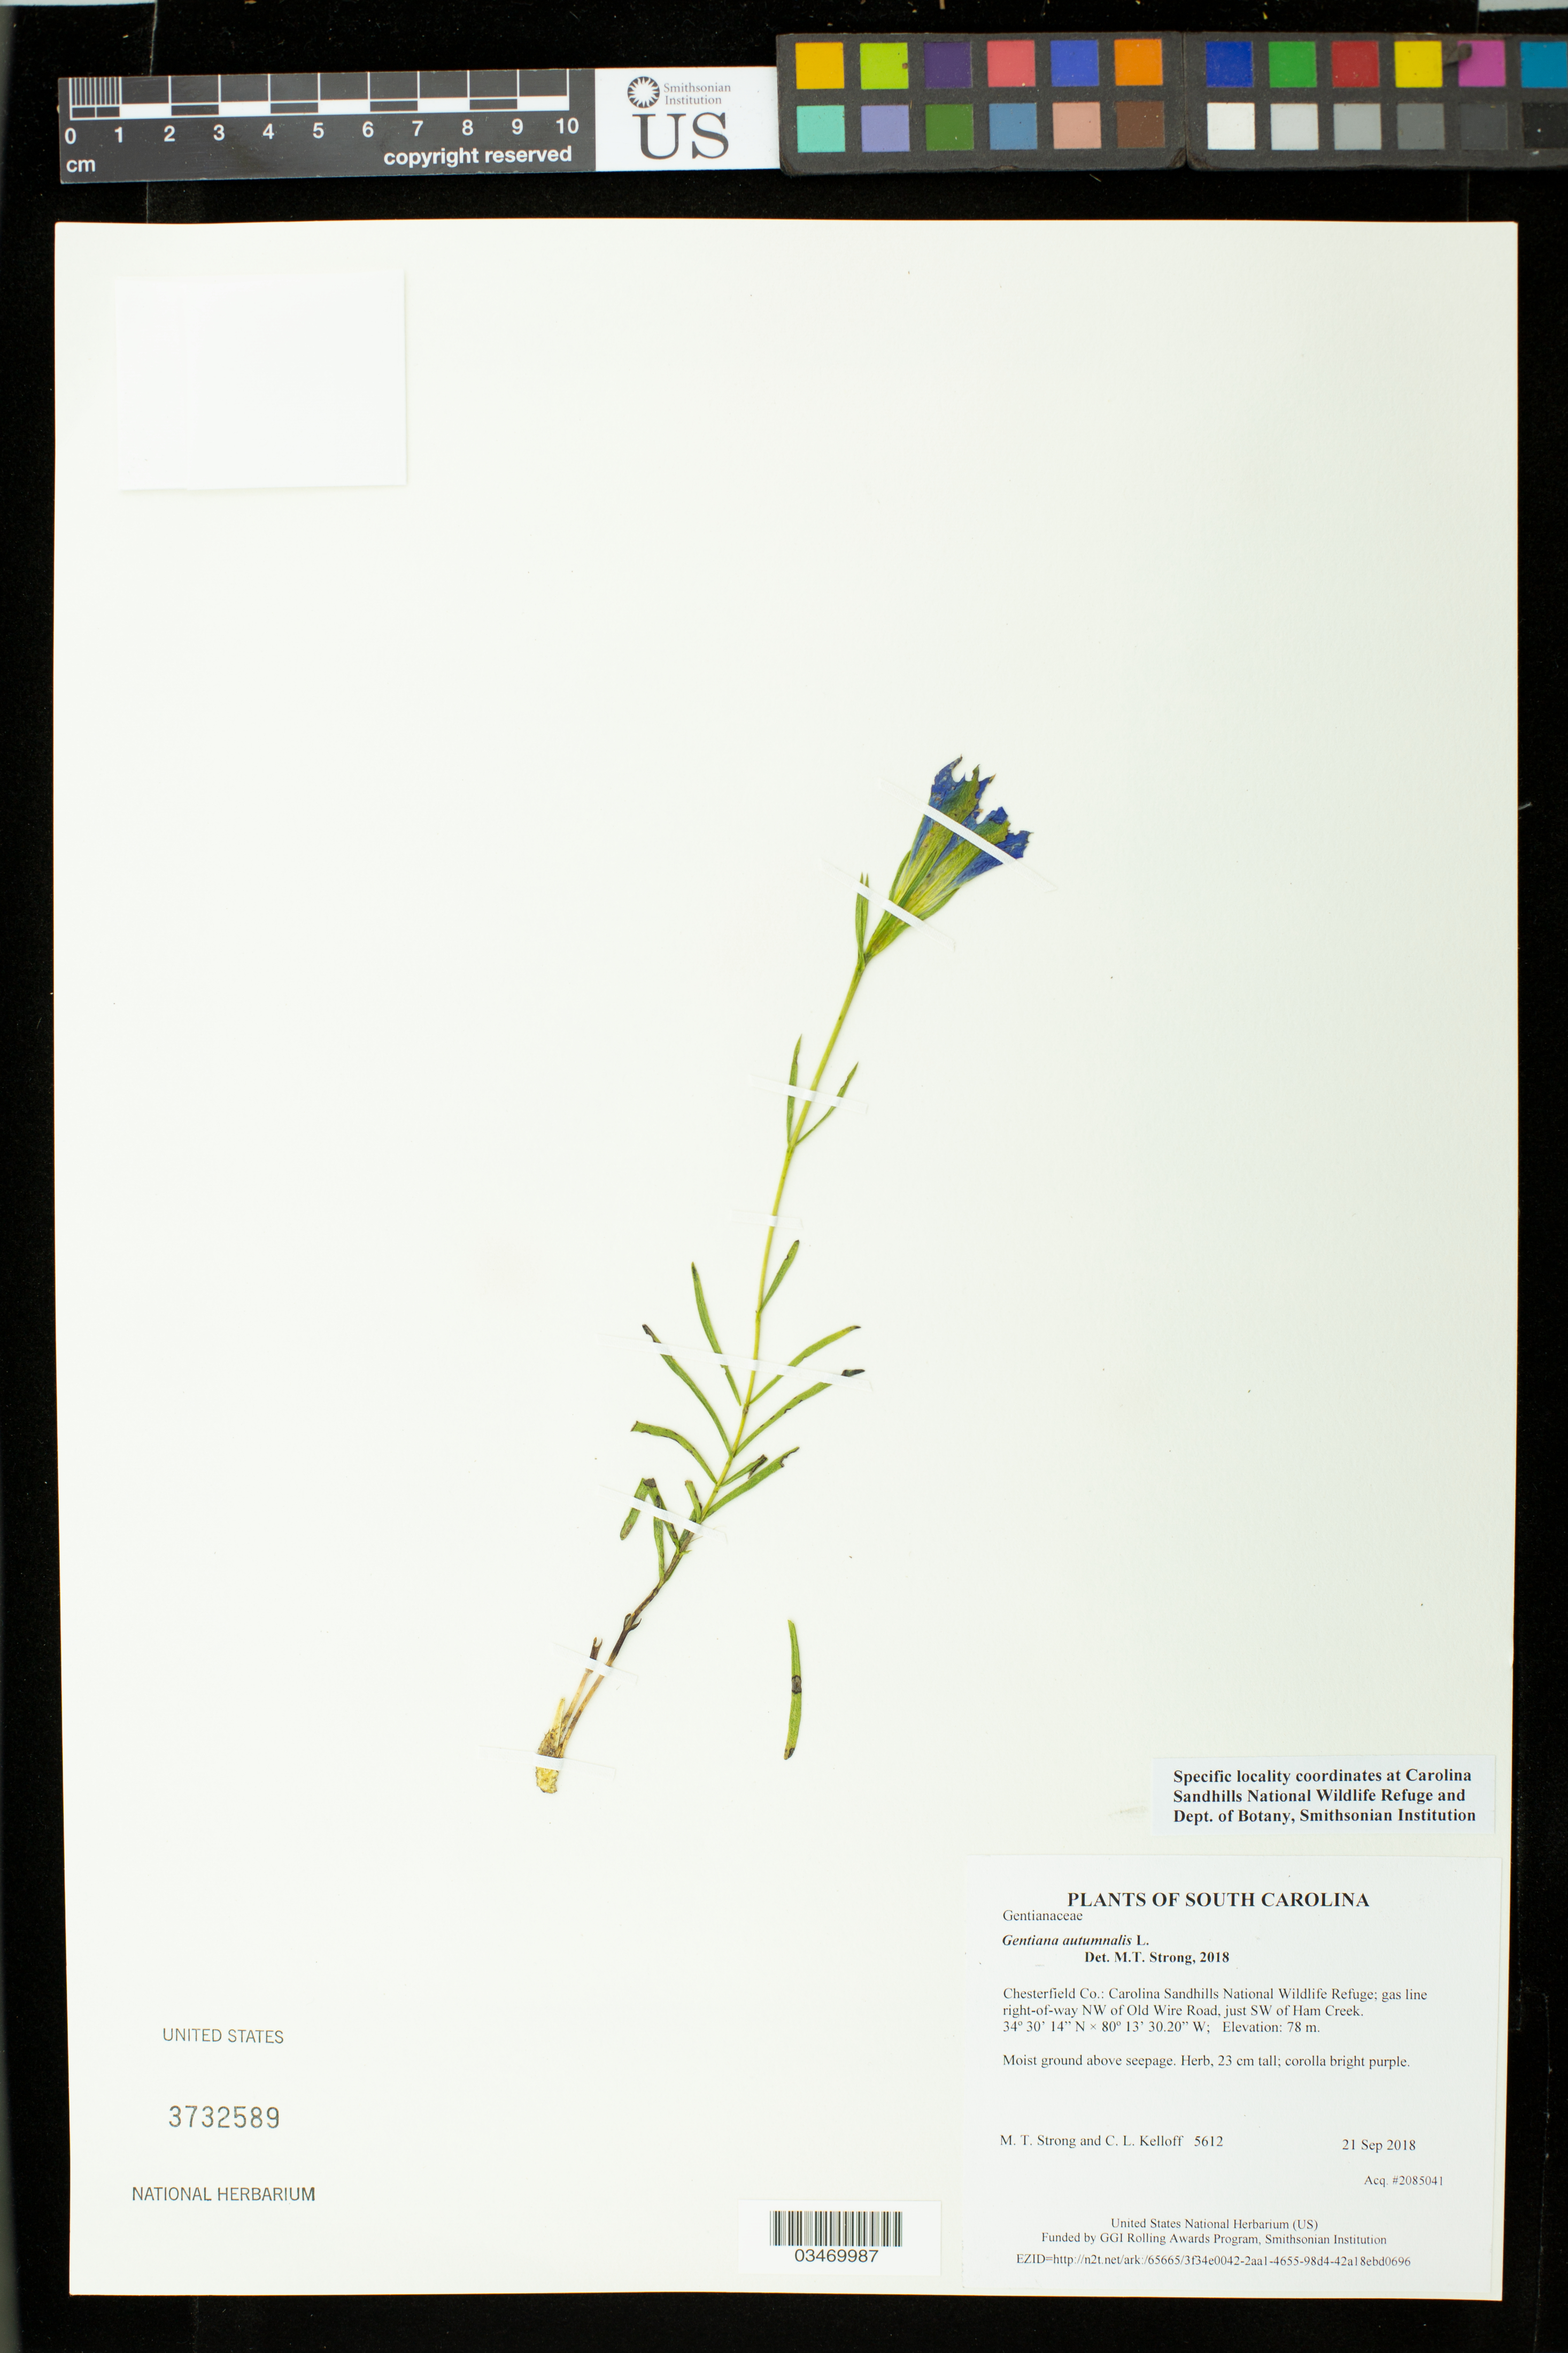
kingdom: Plantae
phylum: Tracheophyta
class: Magnoliopsida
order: Gentianales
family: Gentianaceae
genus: Gentiana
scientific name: Gentiana autumnalis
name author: L.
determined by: Strong, M. T., (US), Smithsonian Institution - National Museum of Natural History (UNITED STATES)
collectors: M. T. Strong & C. L. Kelloff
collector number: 5612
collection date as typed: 21 Sep 2018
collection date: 2018-09-21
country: United States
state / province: South Carolina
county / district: Chesterfield Co.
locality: Carolina Sandhills National Wildlife Refuge; gas line right-of-way NW of Old Wire Road, just SW of Ham Creek.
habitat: Moist ground above seepage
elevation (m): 78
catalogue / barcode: US 3732589